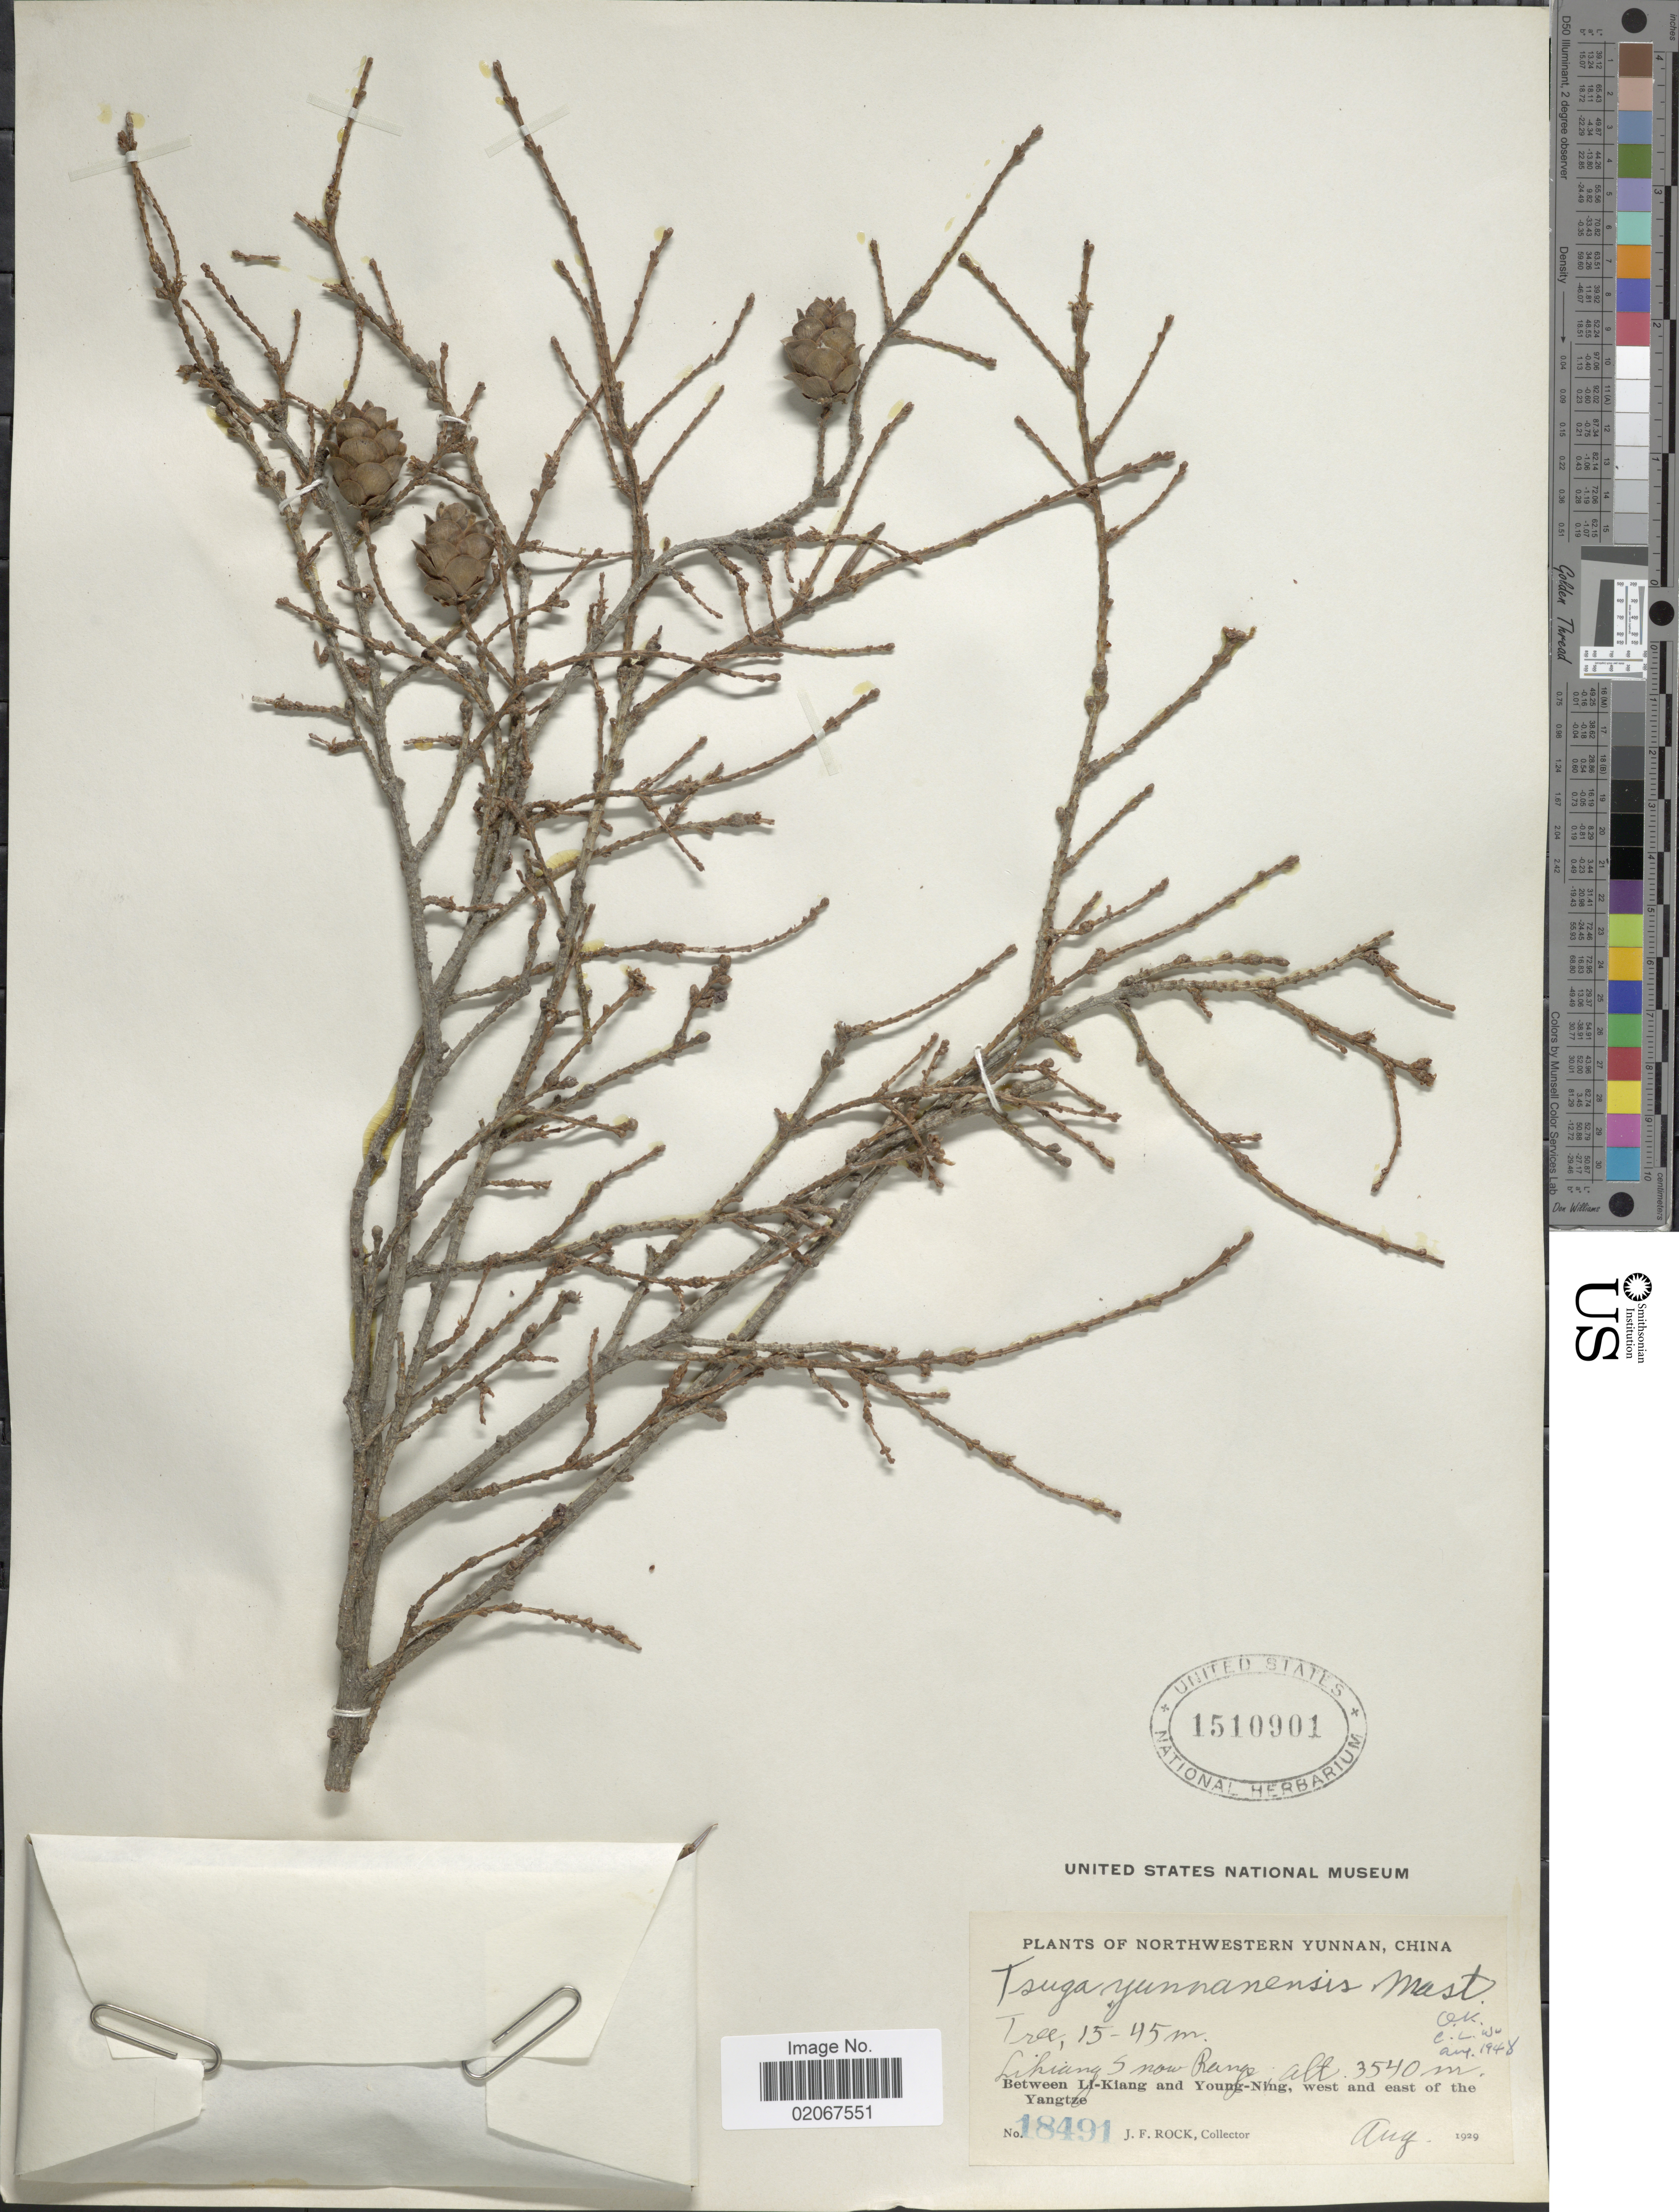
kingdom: Plantae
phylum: Tracheophyta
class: Pinopsida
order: Pinales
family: Pinaceae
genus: Tsuga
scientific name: Tsuga yunnanensis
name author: (Franch.) Mast.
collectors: J. Rock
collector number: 18491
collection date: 1929-08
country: China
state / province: Yunnan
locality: Northwestern Yunnan, China. between Li-Kiang and Young-Ning, west and east of the Yangtze. Likiang s now Range.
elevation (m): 3540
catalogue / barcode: US 1510901